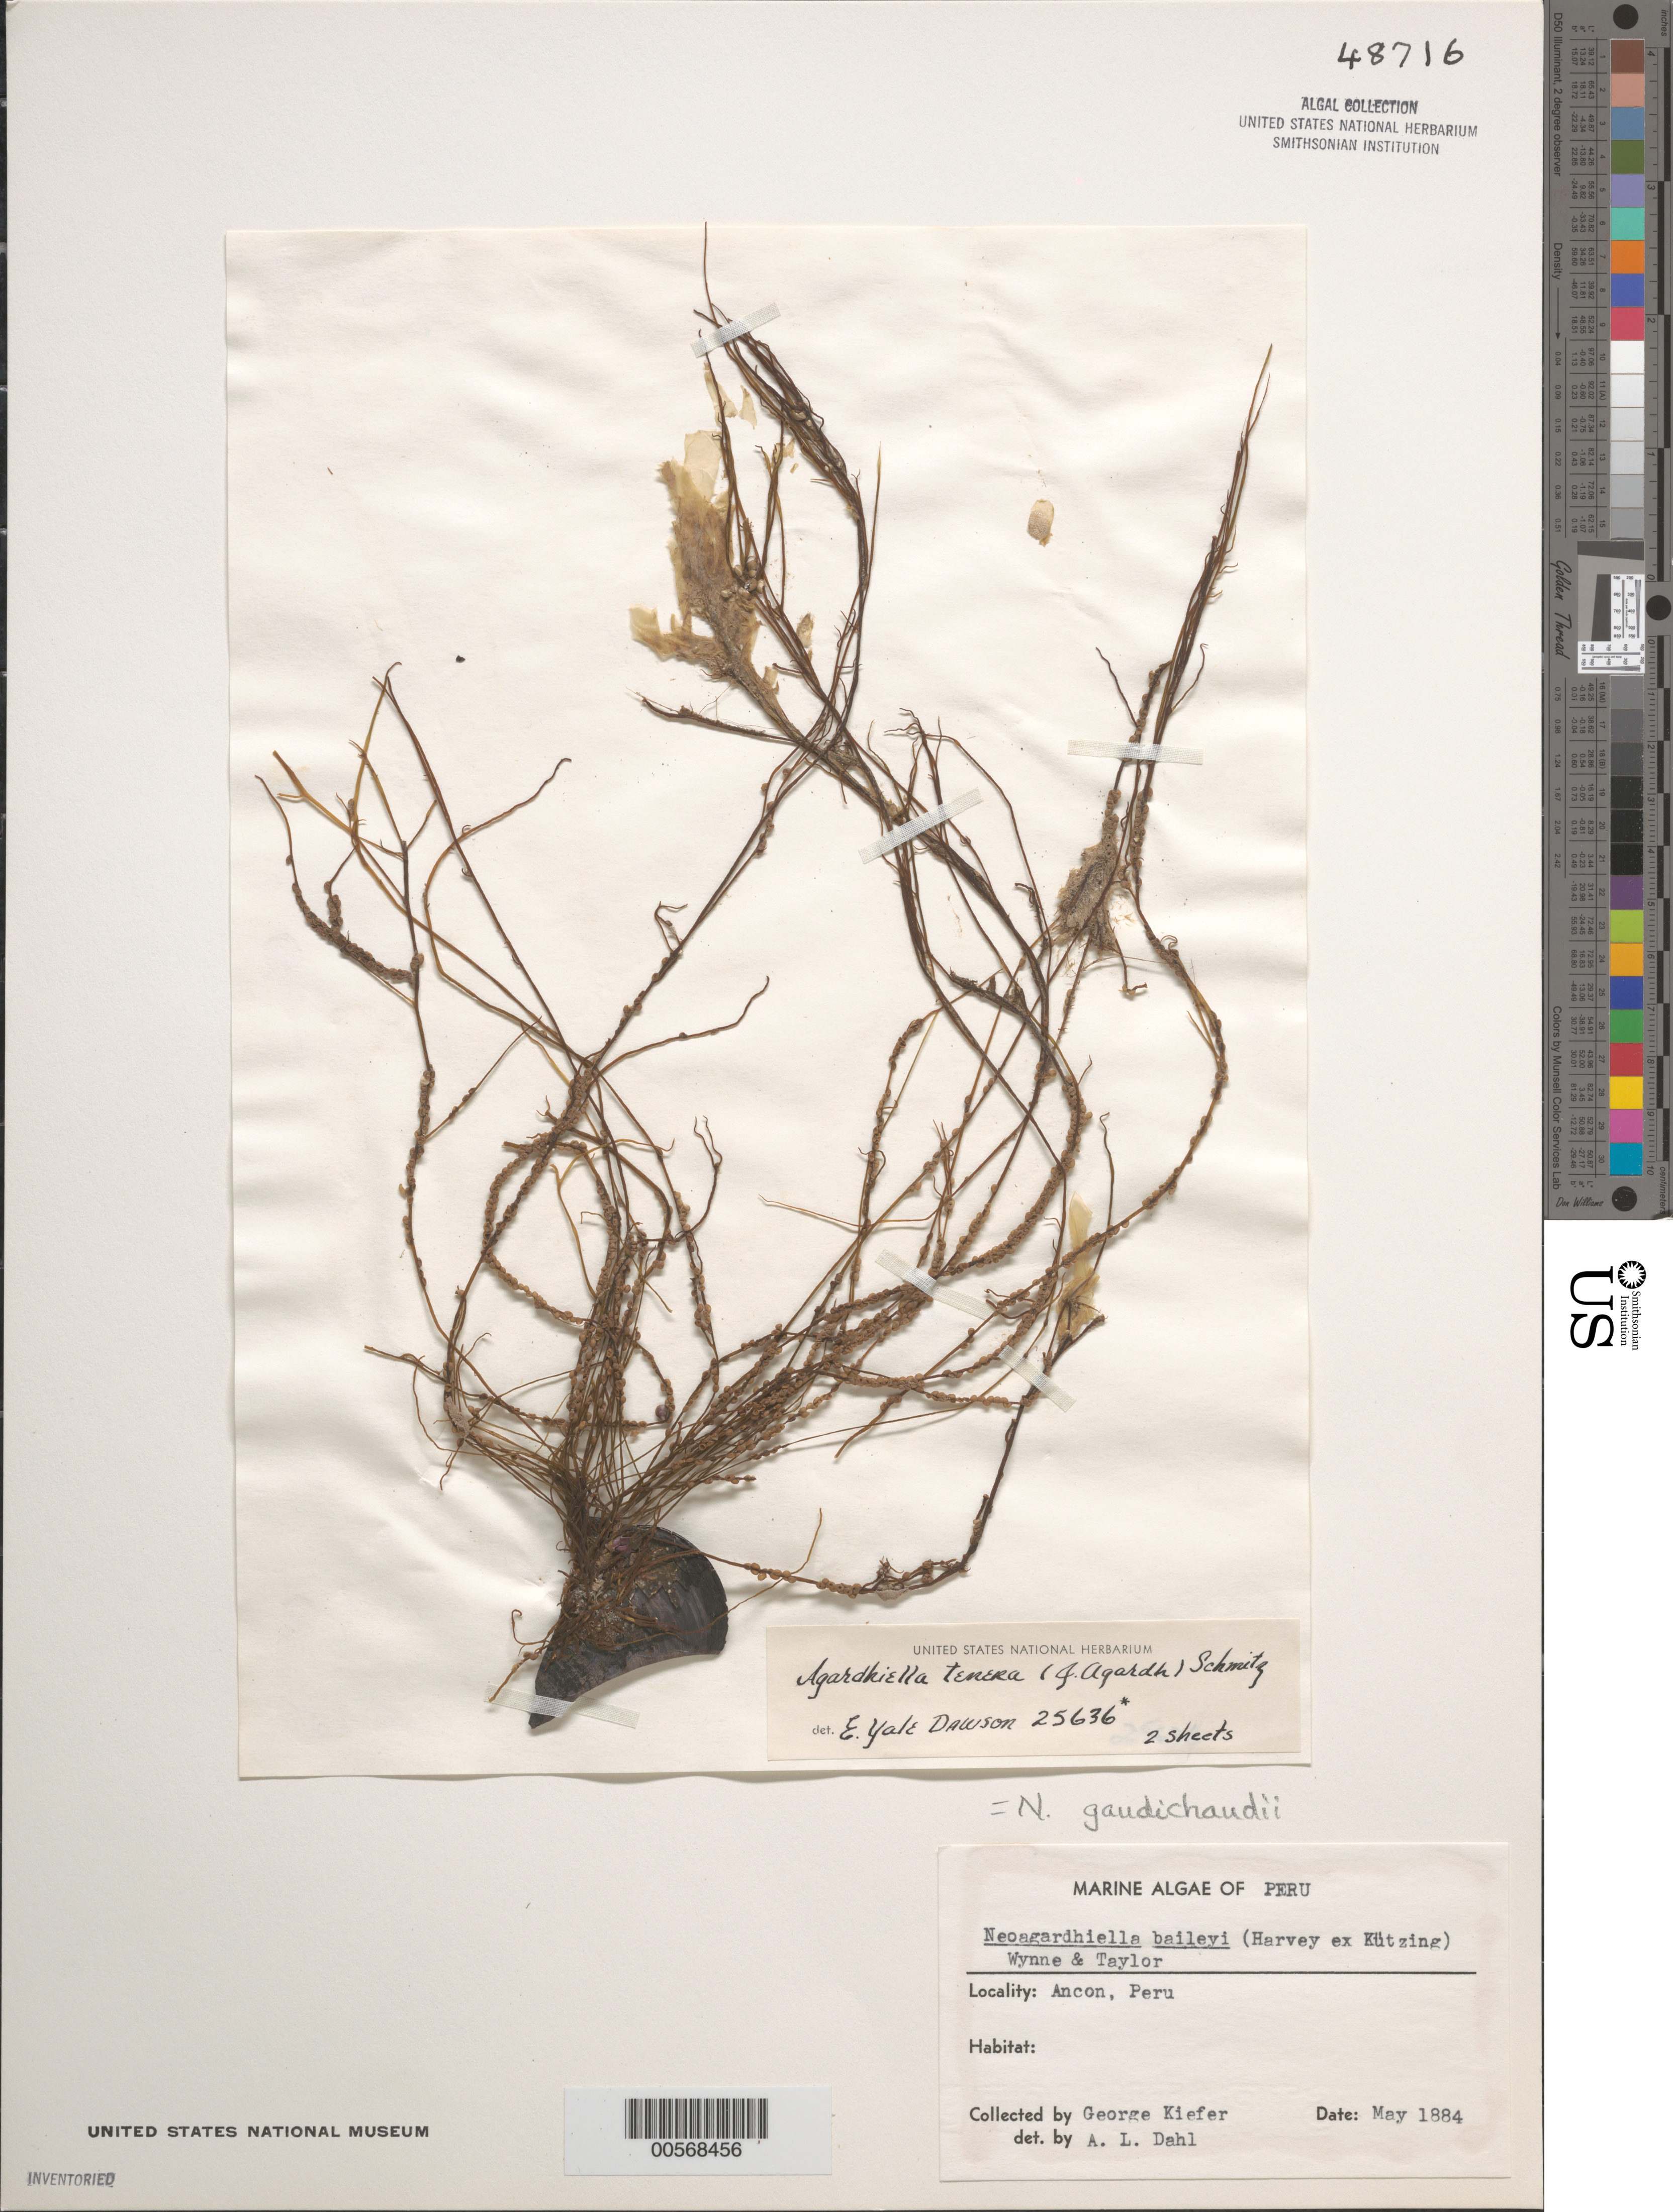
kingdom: Plantae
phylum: Rhodophyta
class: Florideophyceae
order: Gigartinales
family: Solieriaceae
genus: Sarcodiotheca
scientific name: Sarcodiotheca gaudichaudii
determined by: Algae name updating Project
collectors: G. Kiefer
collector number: EYD 25636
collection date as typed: May 1884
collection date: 1884-05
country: Peru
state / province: Lima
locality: Ancon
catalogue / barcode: US 48716